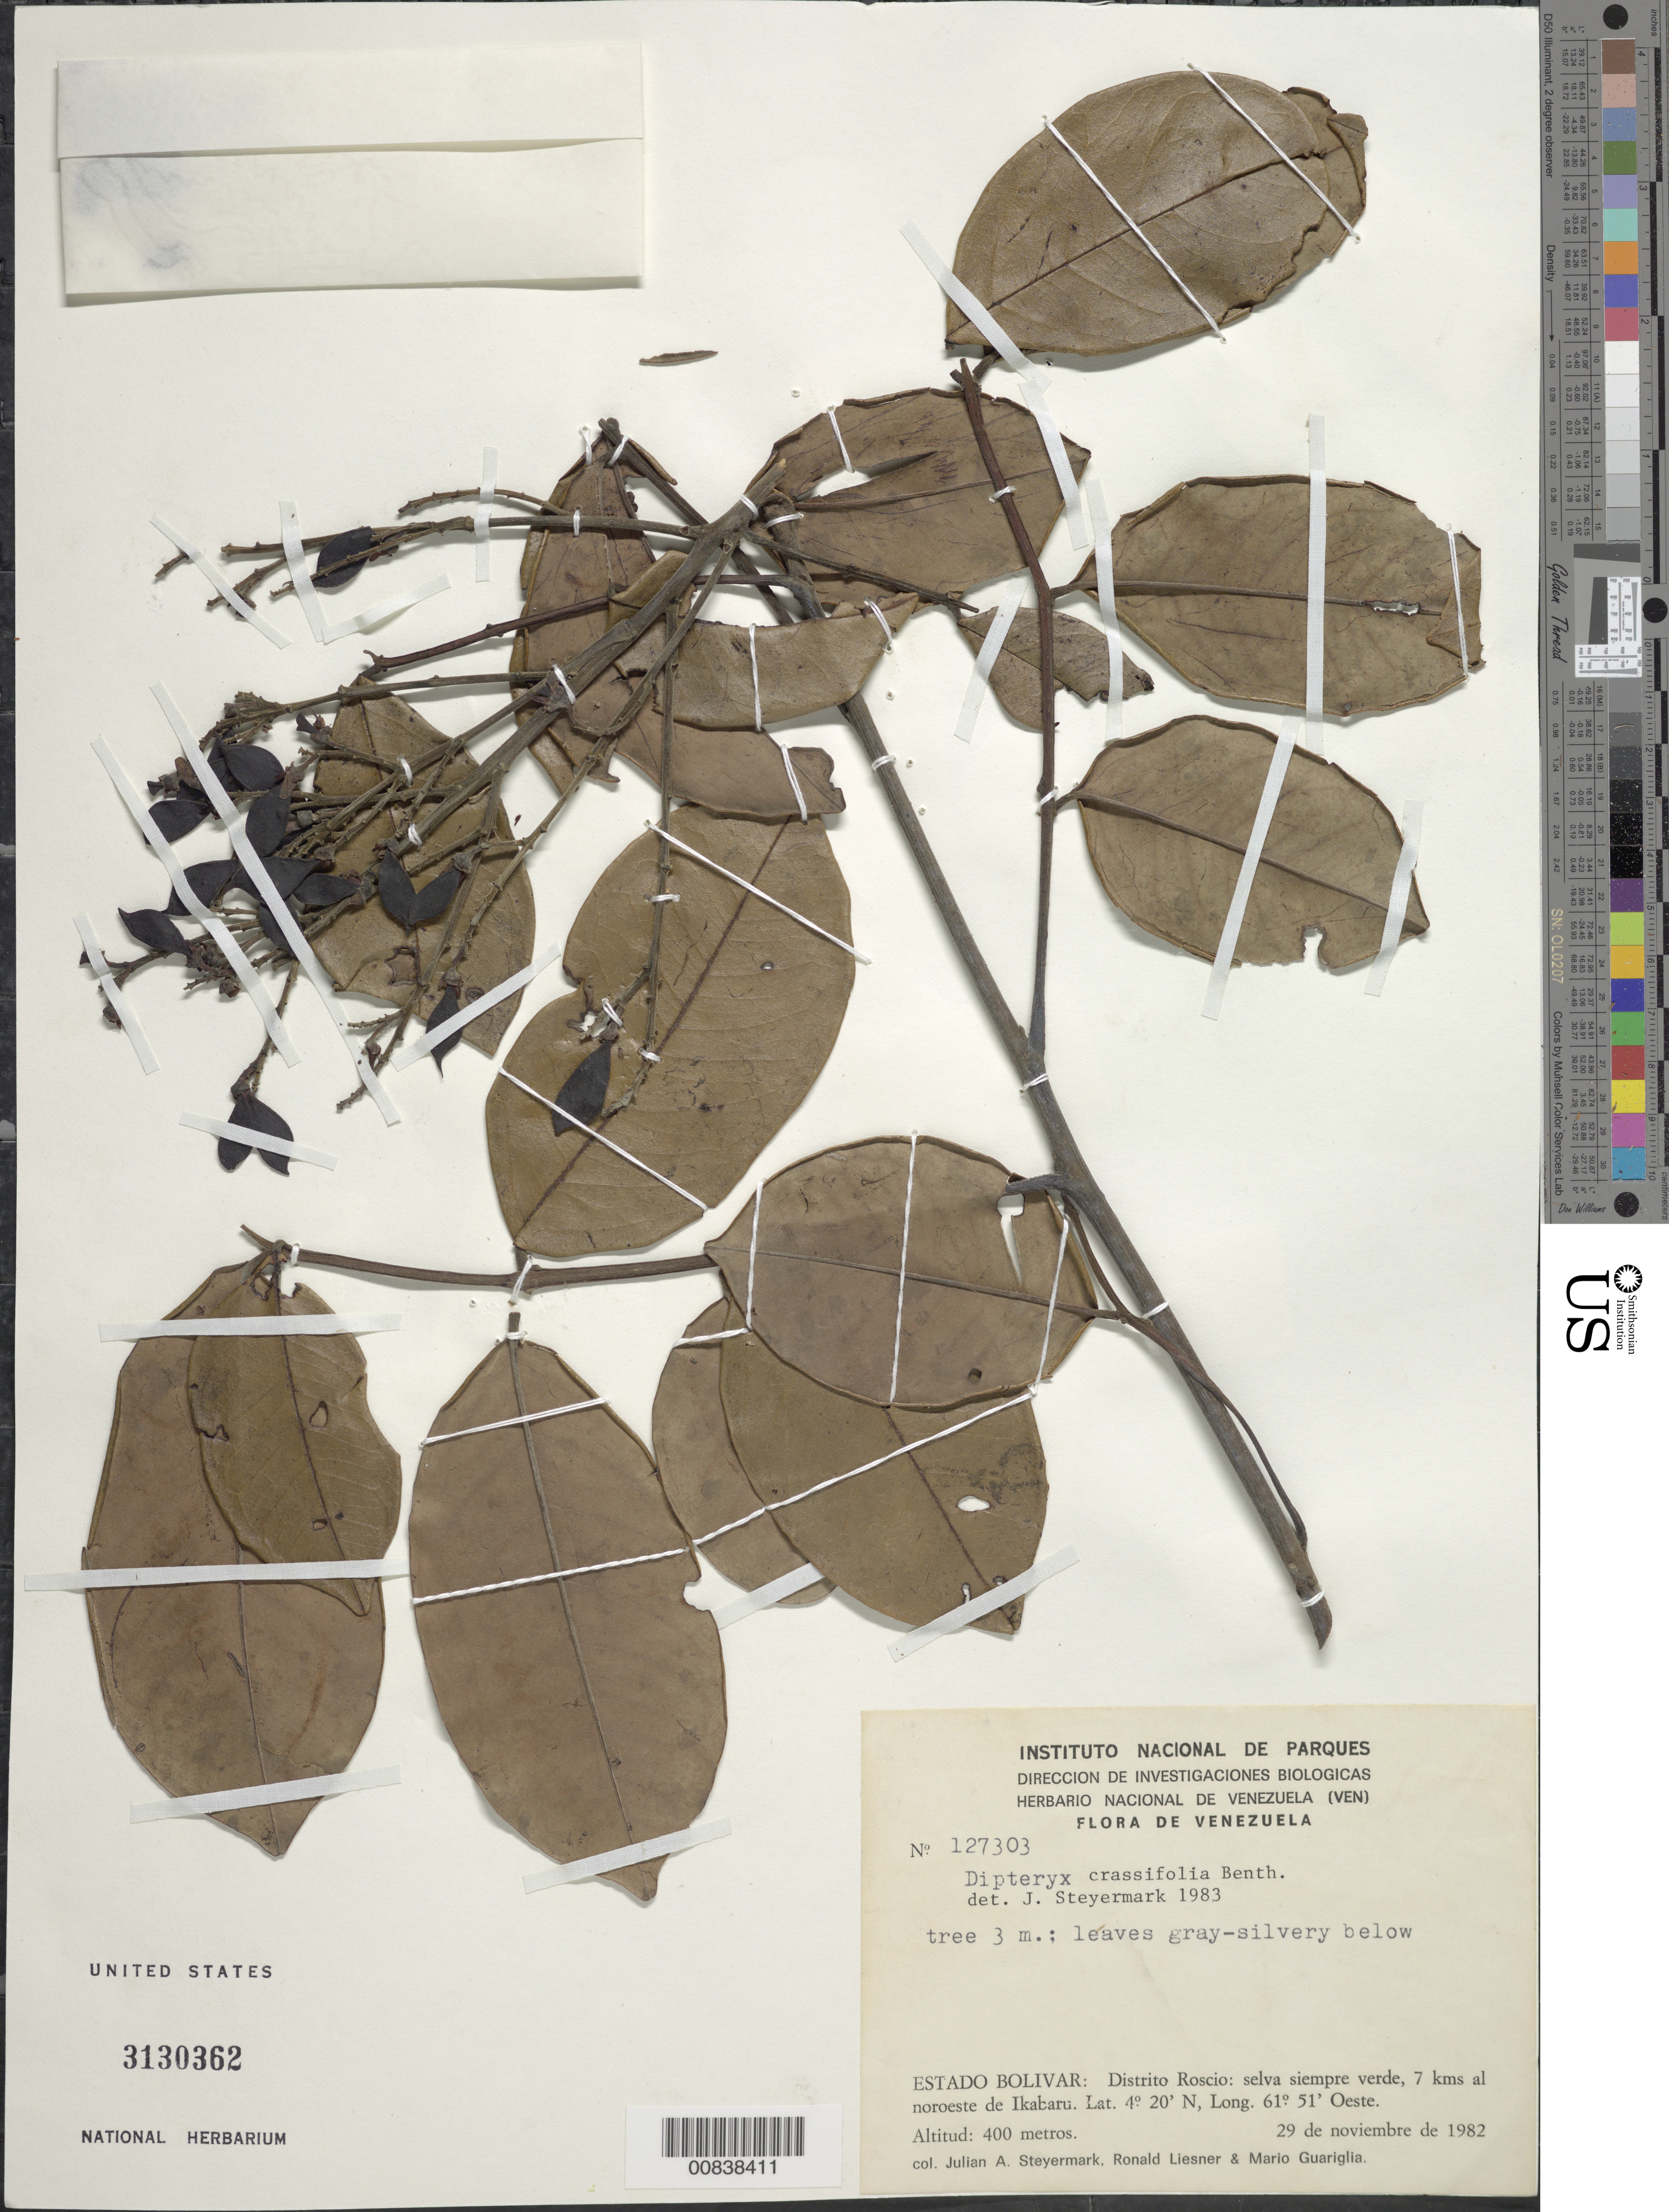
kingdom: Plantae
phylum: Tracheophyta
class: Magnoliopsida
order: Fabales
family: Fabaceae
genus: Taralea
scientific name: Taralea crassifolia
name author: (Spruce ex Benth.) Ducke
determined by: Steyermark, Julian A., (VEN)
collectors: J. Steyermark, R. L. Liesner & M. Guariglia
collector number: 127303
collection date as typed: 29-Nov-82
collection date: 1982-11-29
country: Venezuela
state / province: Bolívar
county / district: Roscio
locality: Ikabaru, 7 km al noroeste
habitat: Selva siempre verde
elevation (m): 400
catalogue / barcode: US 3130362